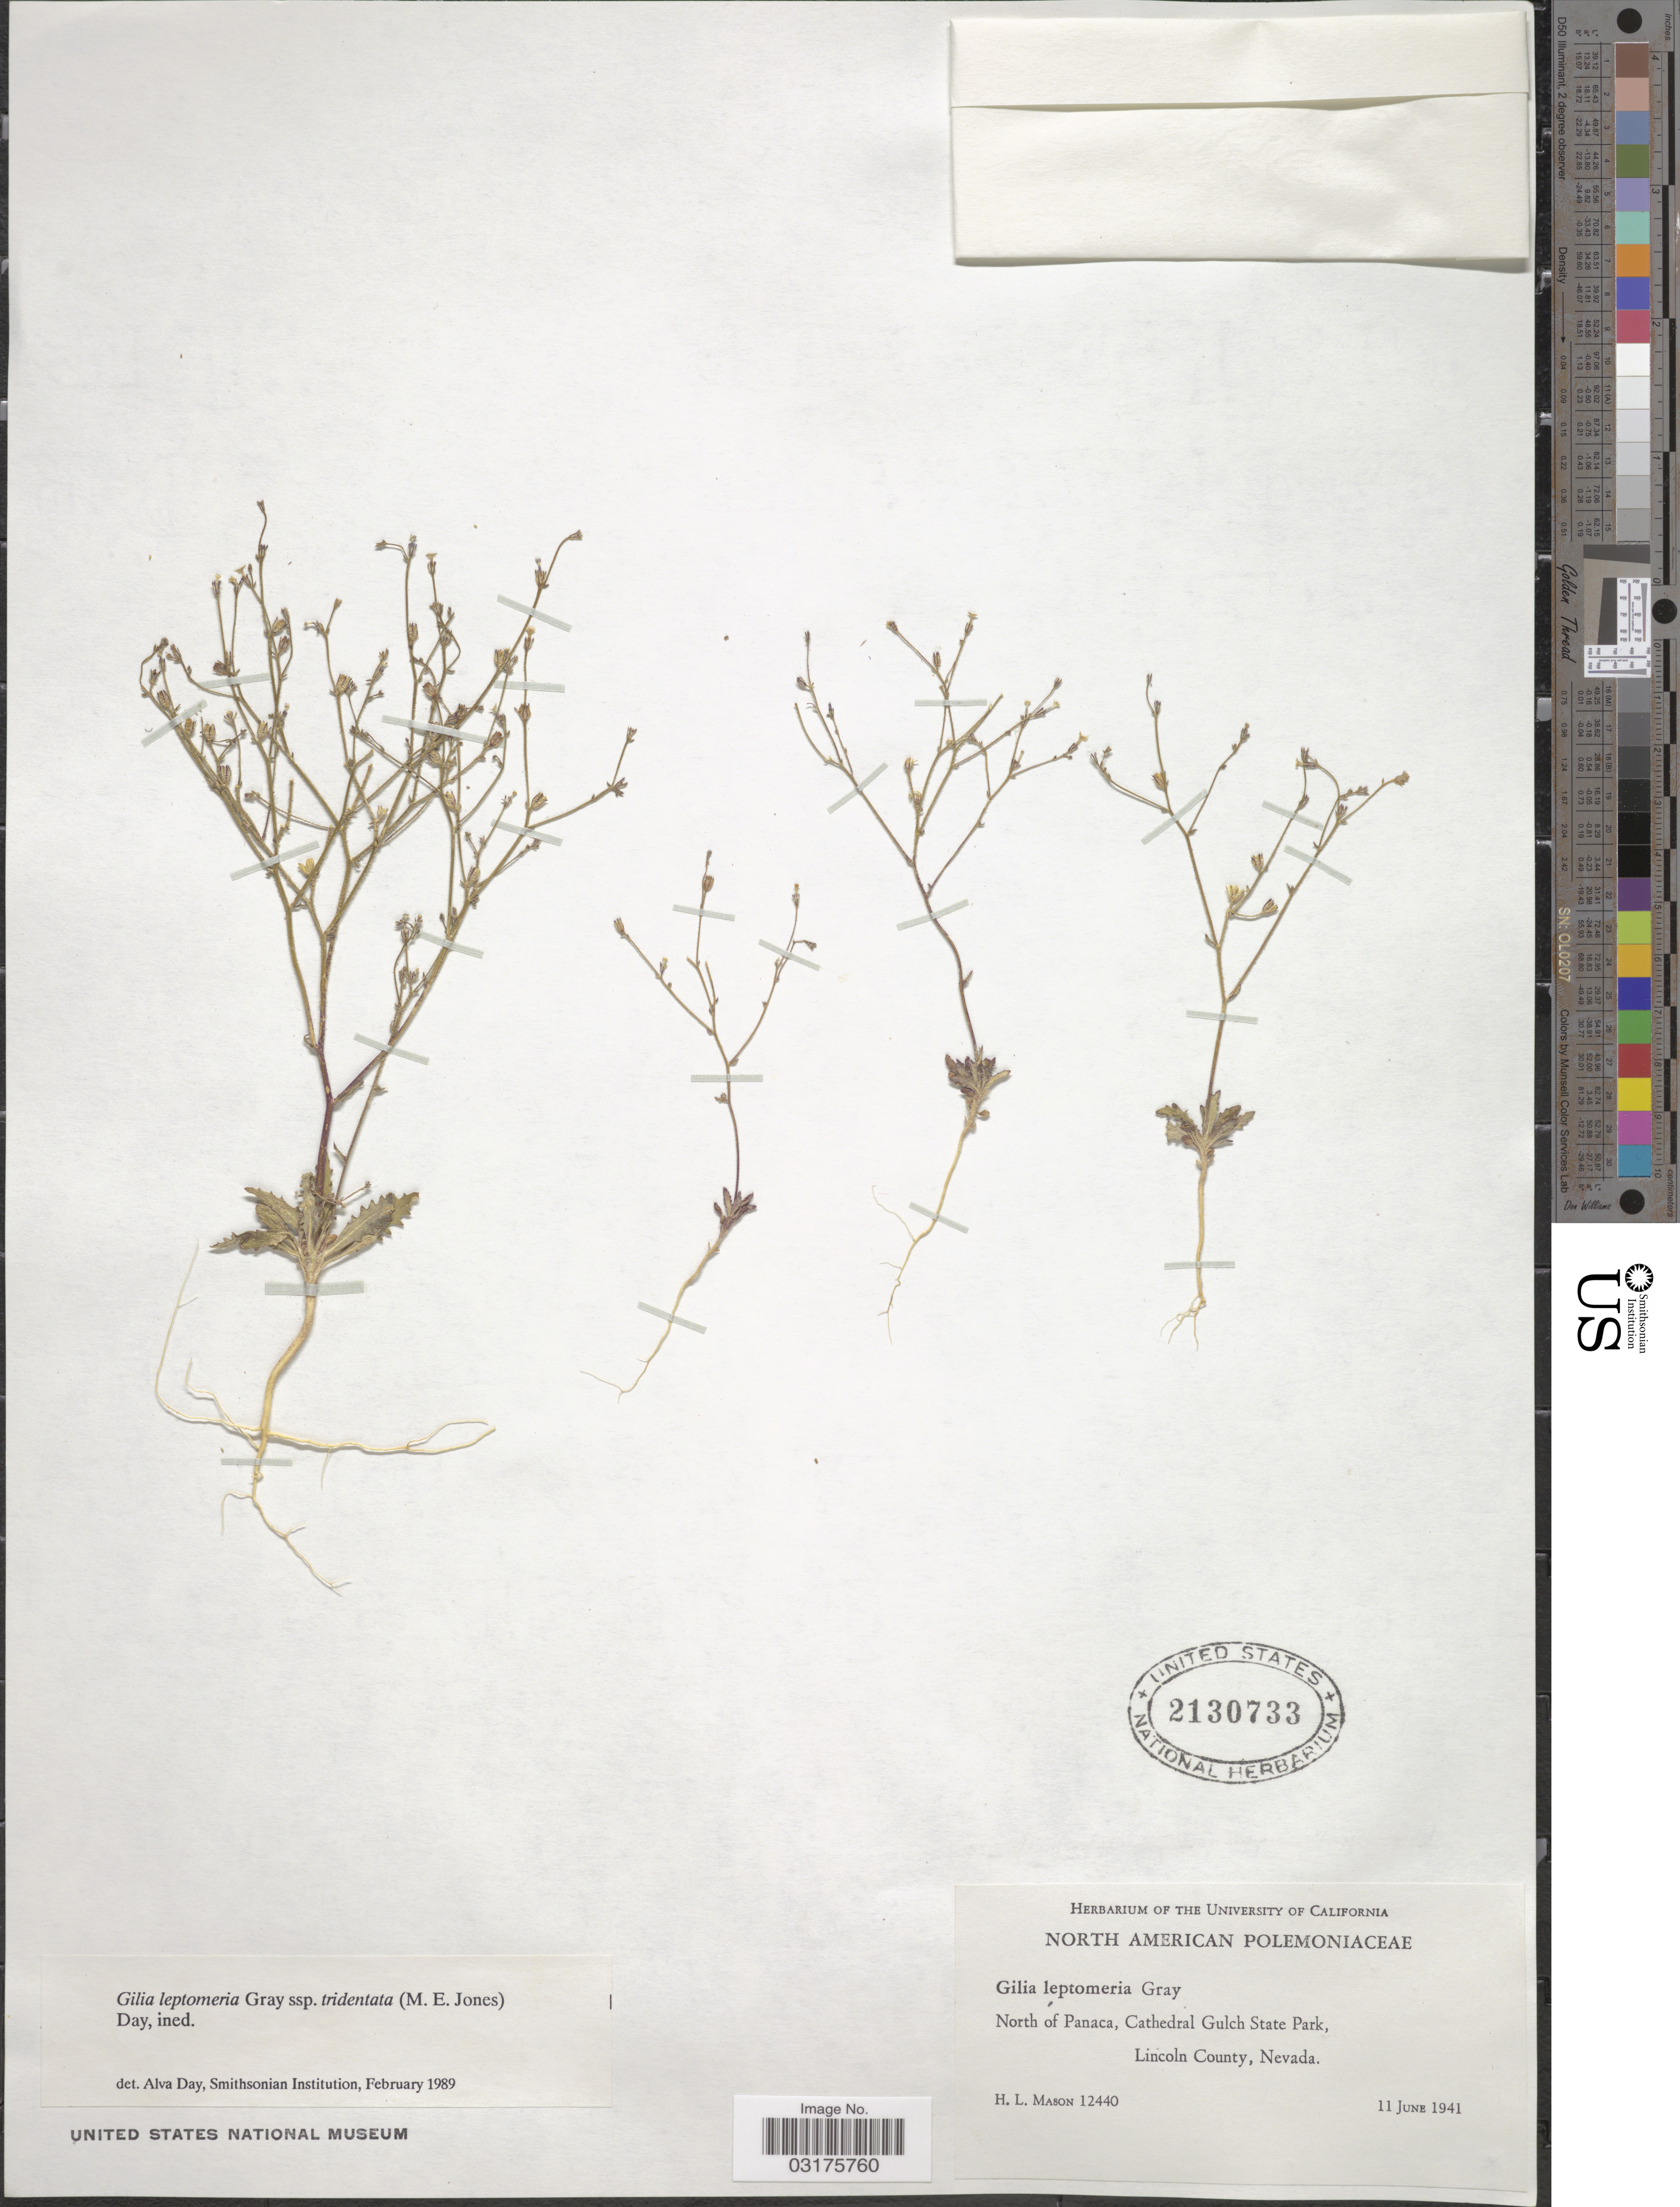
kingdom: Plantae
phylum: Tracheophyta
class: Magnoliopsida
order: Ericales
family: Polemoniaceae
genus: Aliciella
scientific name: Aliciella triodon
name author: (Eastw.) Brand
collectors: H. L. Mason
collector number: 12440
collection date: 1941-06-11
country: United States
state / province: Nevada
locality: North of Panaca, Cathedral Gulch State Park, Lincoln County.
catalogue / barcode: US 21030733